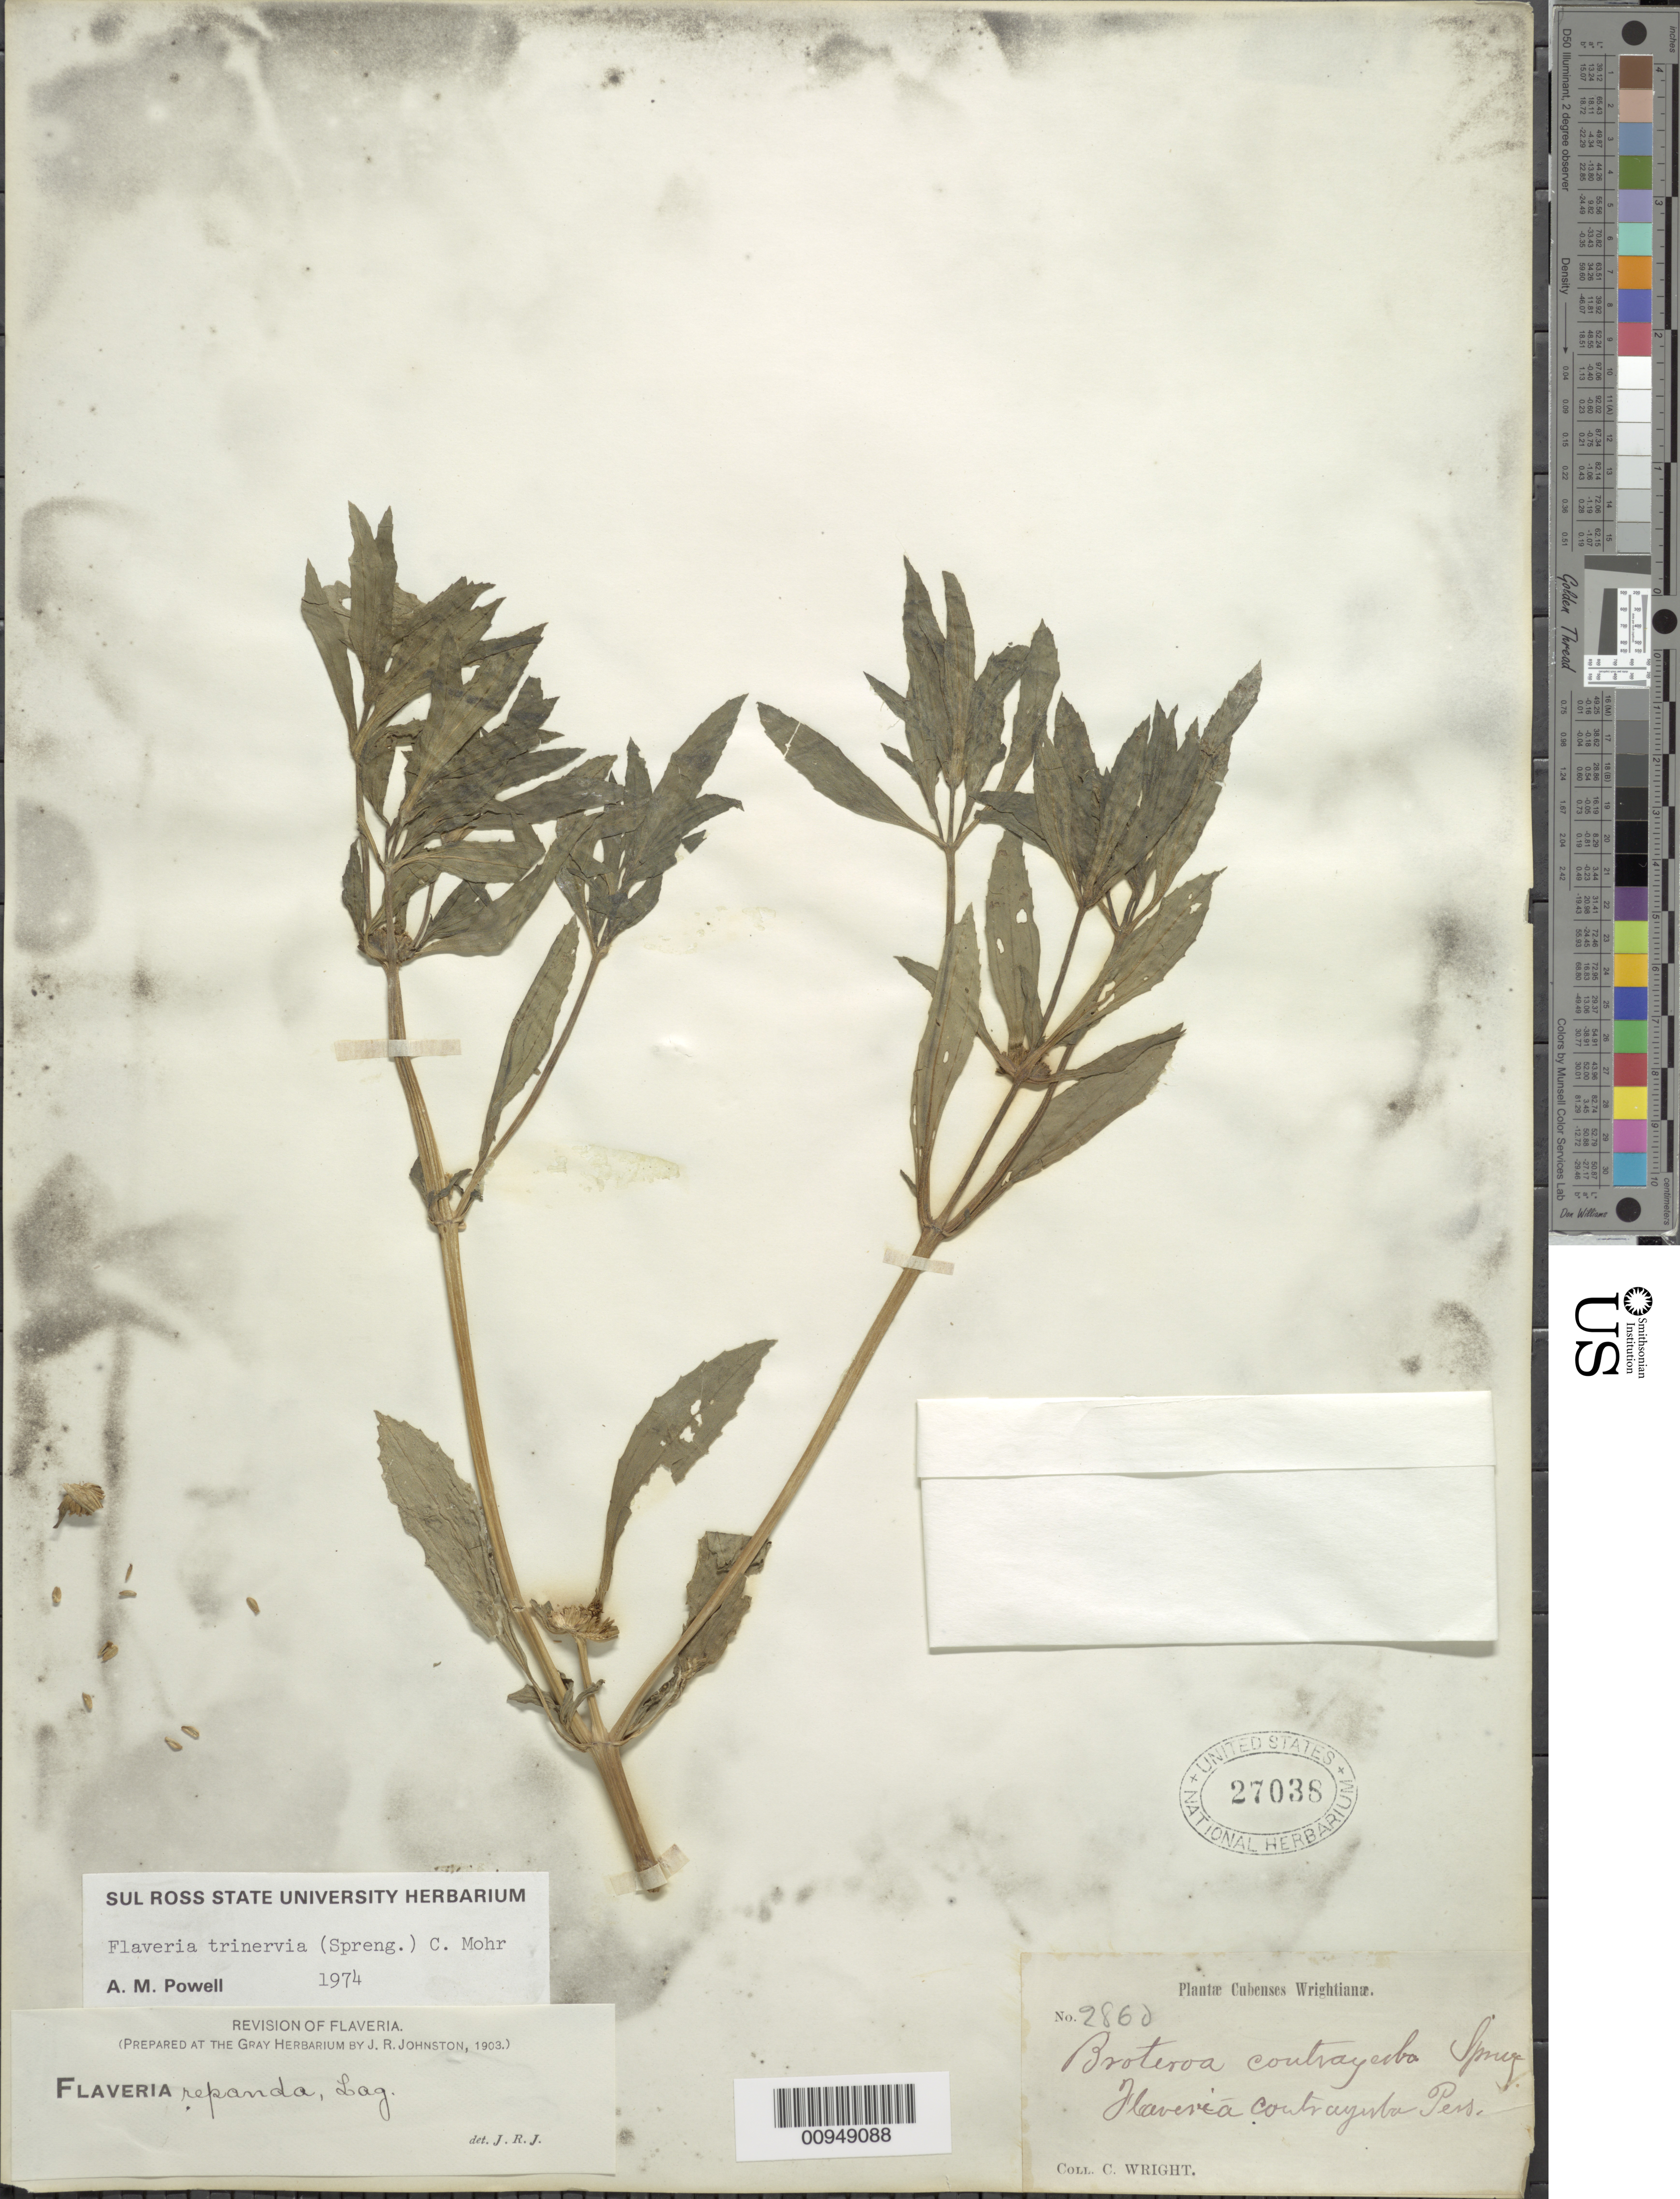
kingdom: Plantae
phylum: Tracheophyta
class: Magnoliopsida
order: Asterales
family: Asteraceae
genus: Flaveria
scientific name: Flaveria trinervia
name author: (Spreng.) C. Mohr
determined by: Powell, A. M.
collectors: C. Wright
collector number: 2860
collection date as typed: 1860 to -- --- 1864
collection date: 1860/1864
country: Cuba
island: Cuba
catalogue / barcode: US 27038